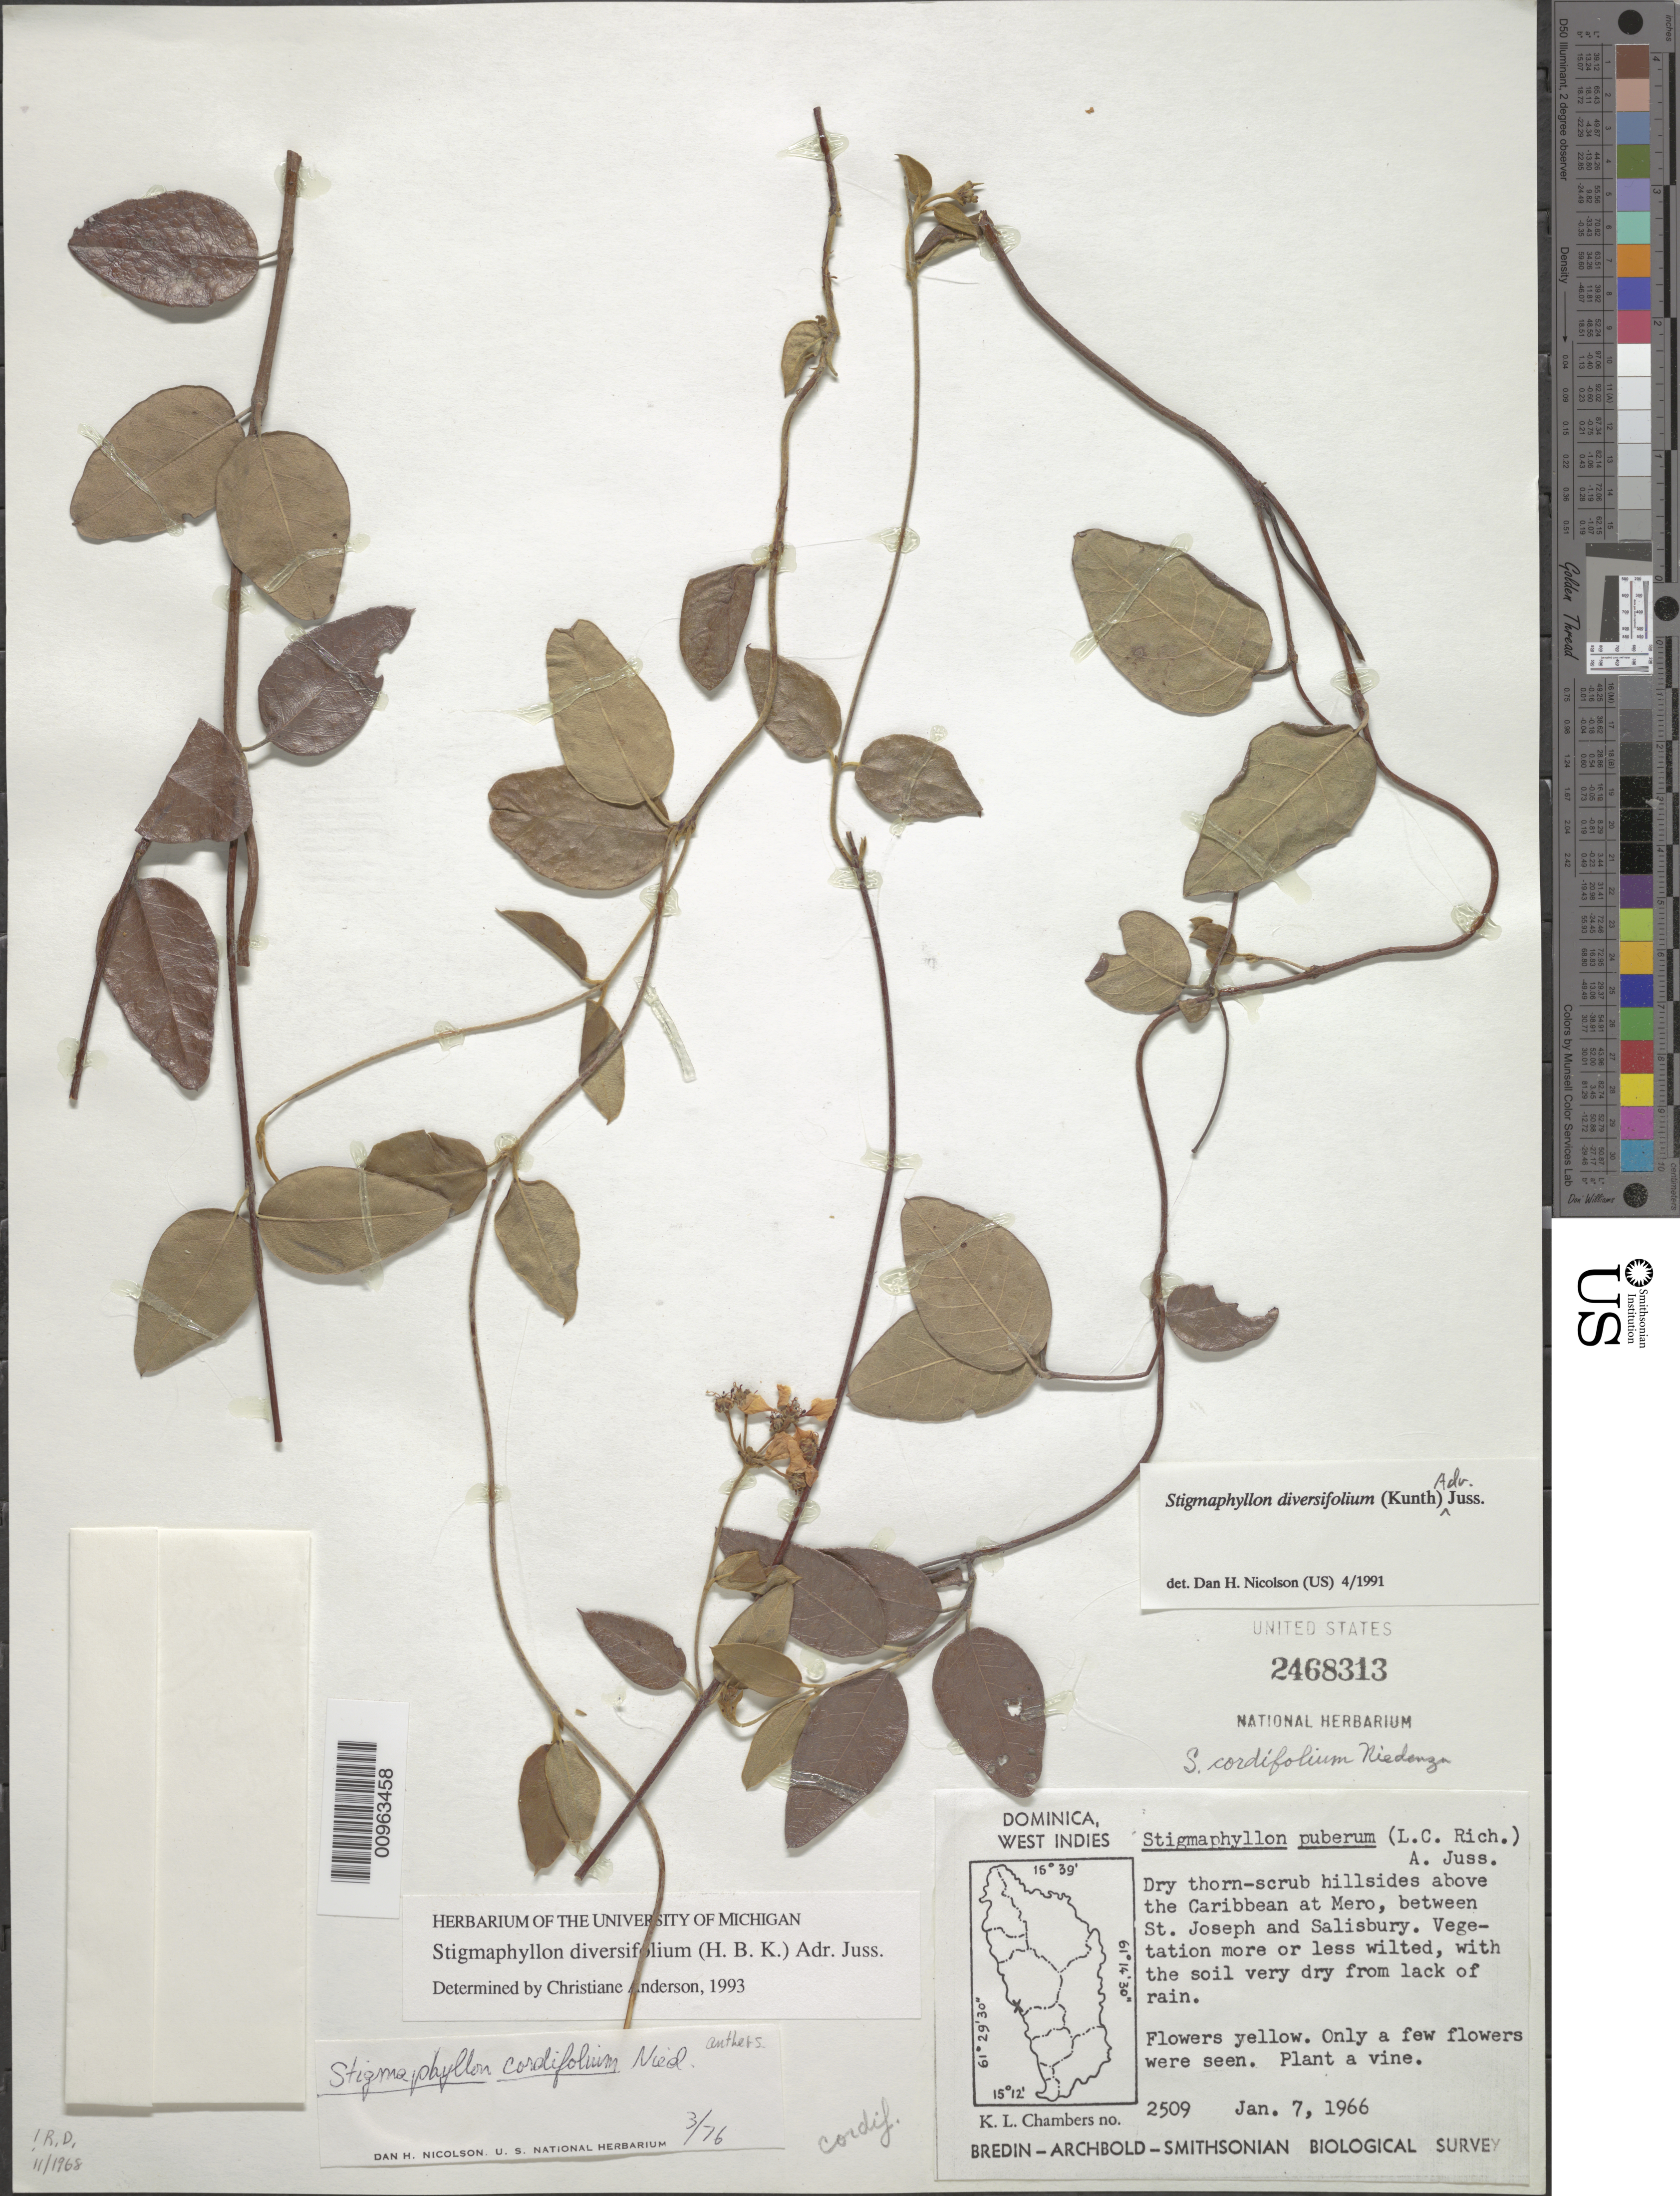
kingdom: Plantae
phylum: Tracheophyta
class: Magnoliopsida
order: Malpighiales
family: Malpighiaceae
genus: Stigmaphyllon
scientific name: Stigmaphyllon diversifolium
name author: (Kunth) A. Juss.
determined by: Anderson, C.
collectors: K. L. Chambers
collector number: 2509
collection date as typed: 07 Jan 1966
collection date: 1966-01-07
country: Dominica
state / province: St. Joseph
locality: Above the Caribbean at Mero, between St. Joseph and Salisbury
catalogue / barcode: US 2468313